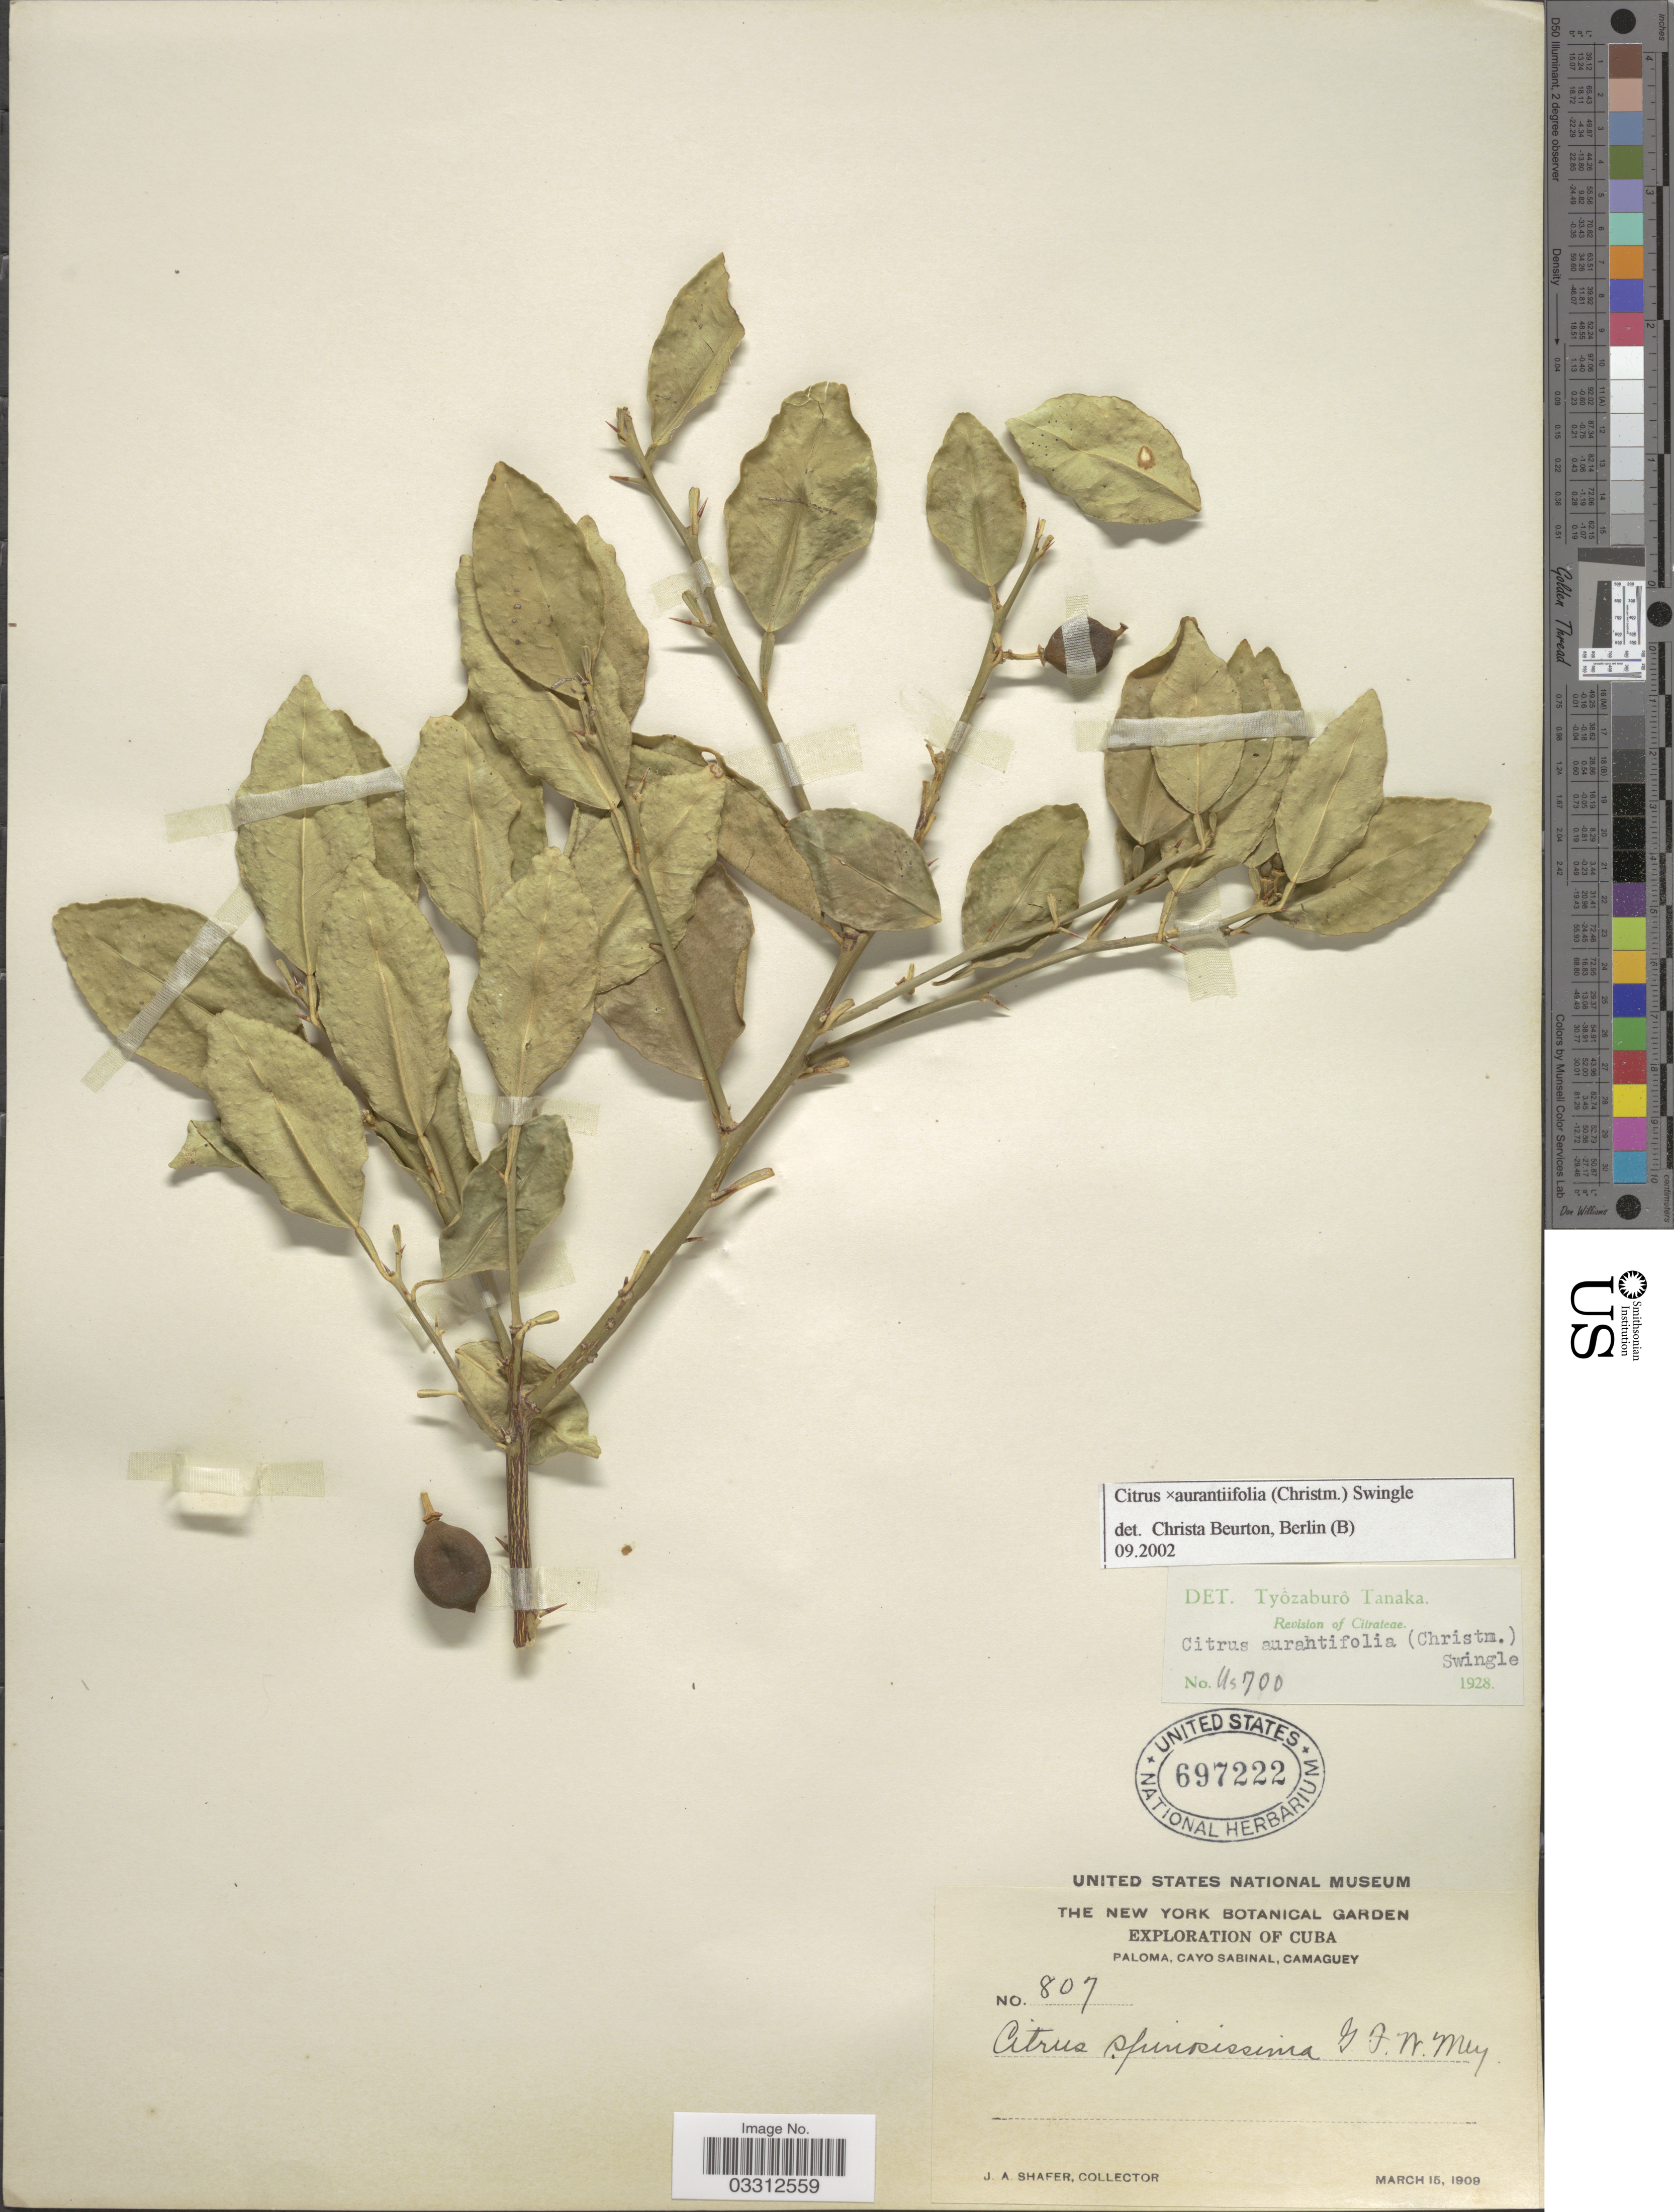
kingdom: Plantae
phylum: Tracheophyta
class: Magnoliopsida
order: Sapindales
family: Rutaceae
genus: Citrus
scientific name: Citrus x aurantifolia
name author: (Christm.) Swingle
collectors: J. A. Shafer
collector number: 807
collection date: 1909-03-15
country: Cuba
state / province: Camagüey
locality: Paloma, Cayo Sabinal.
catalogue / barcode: US 697222